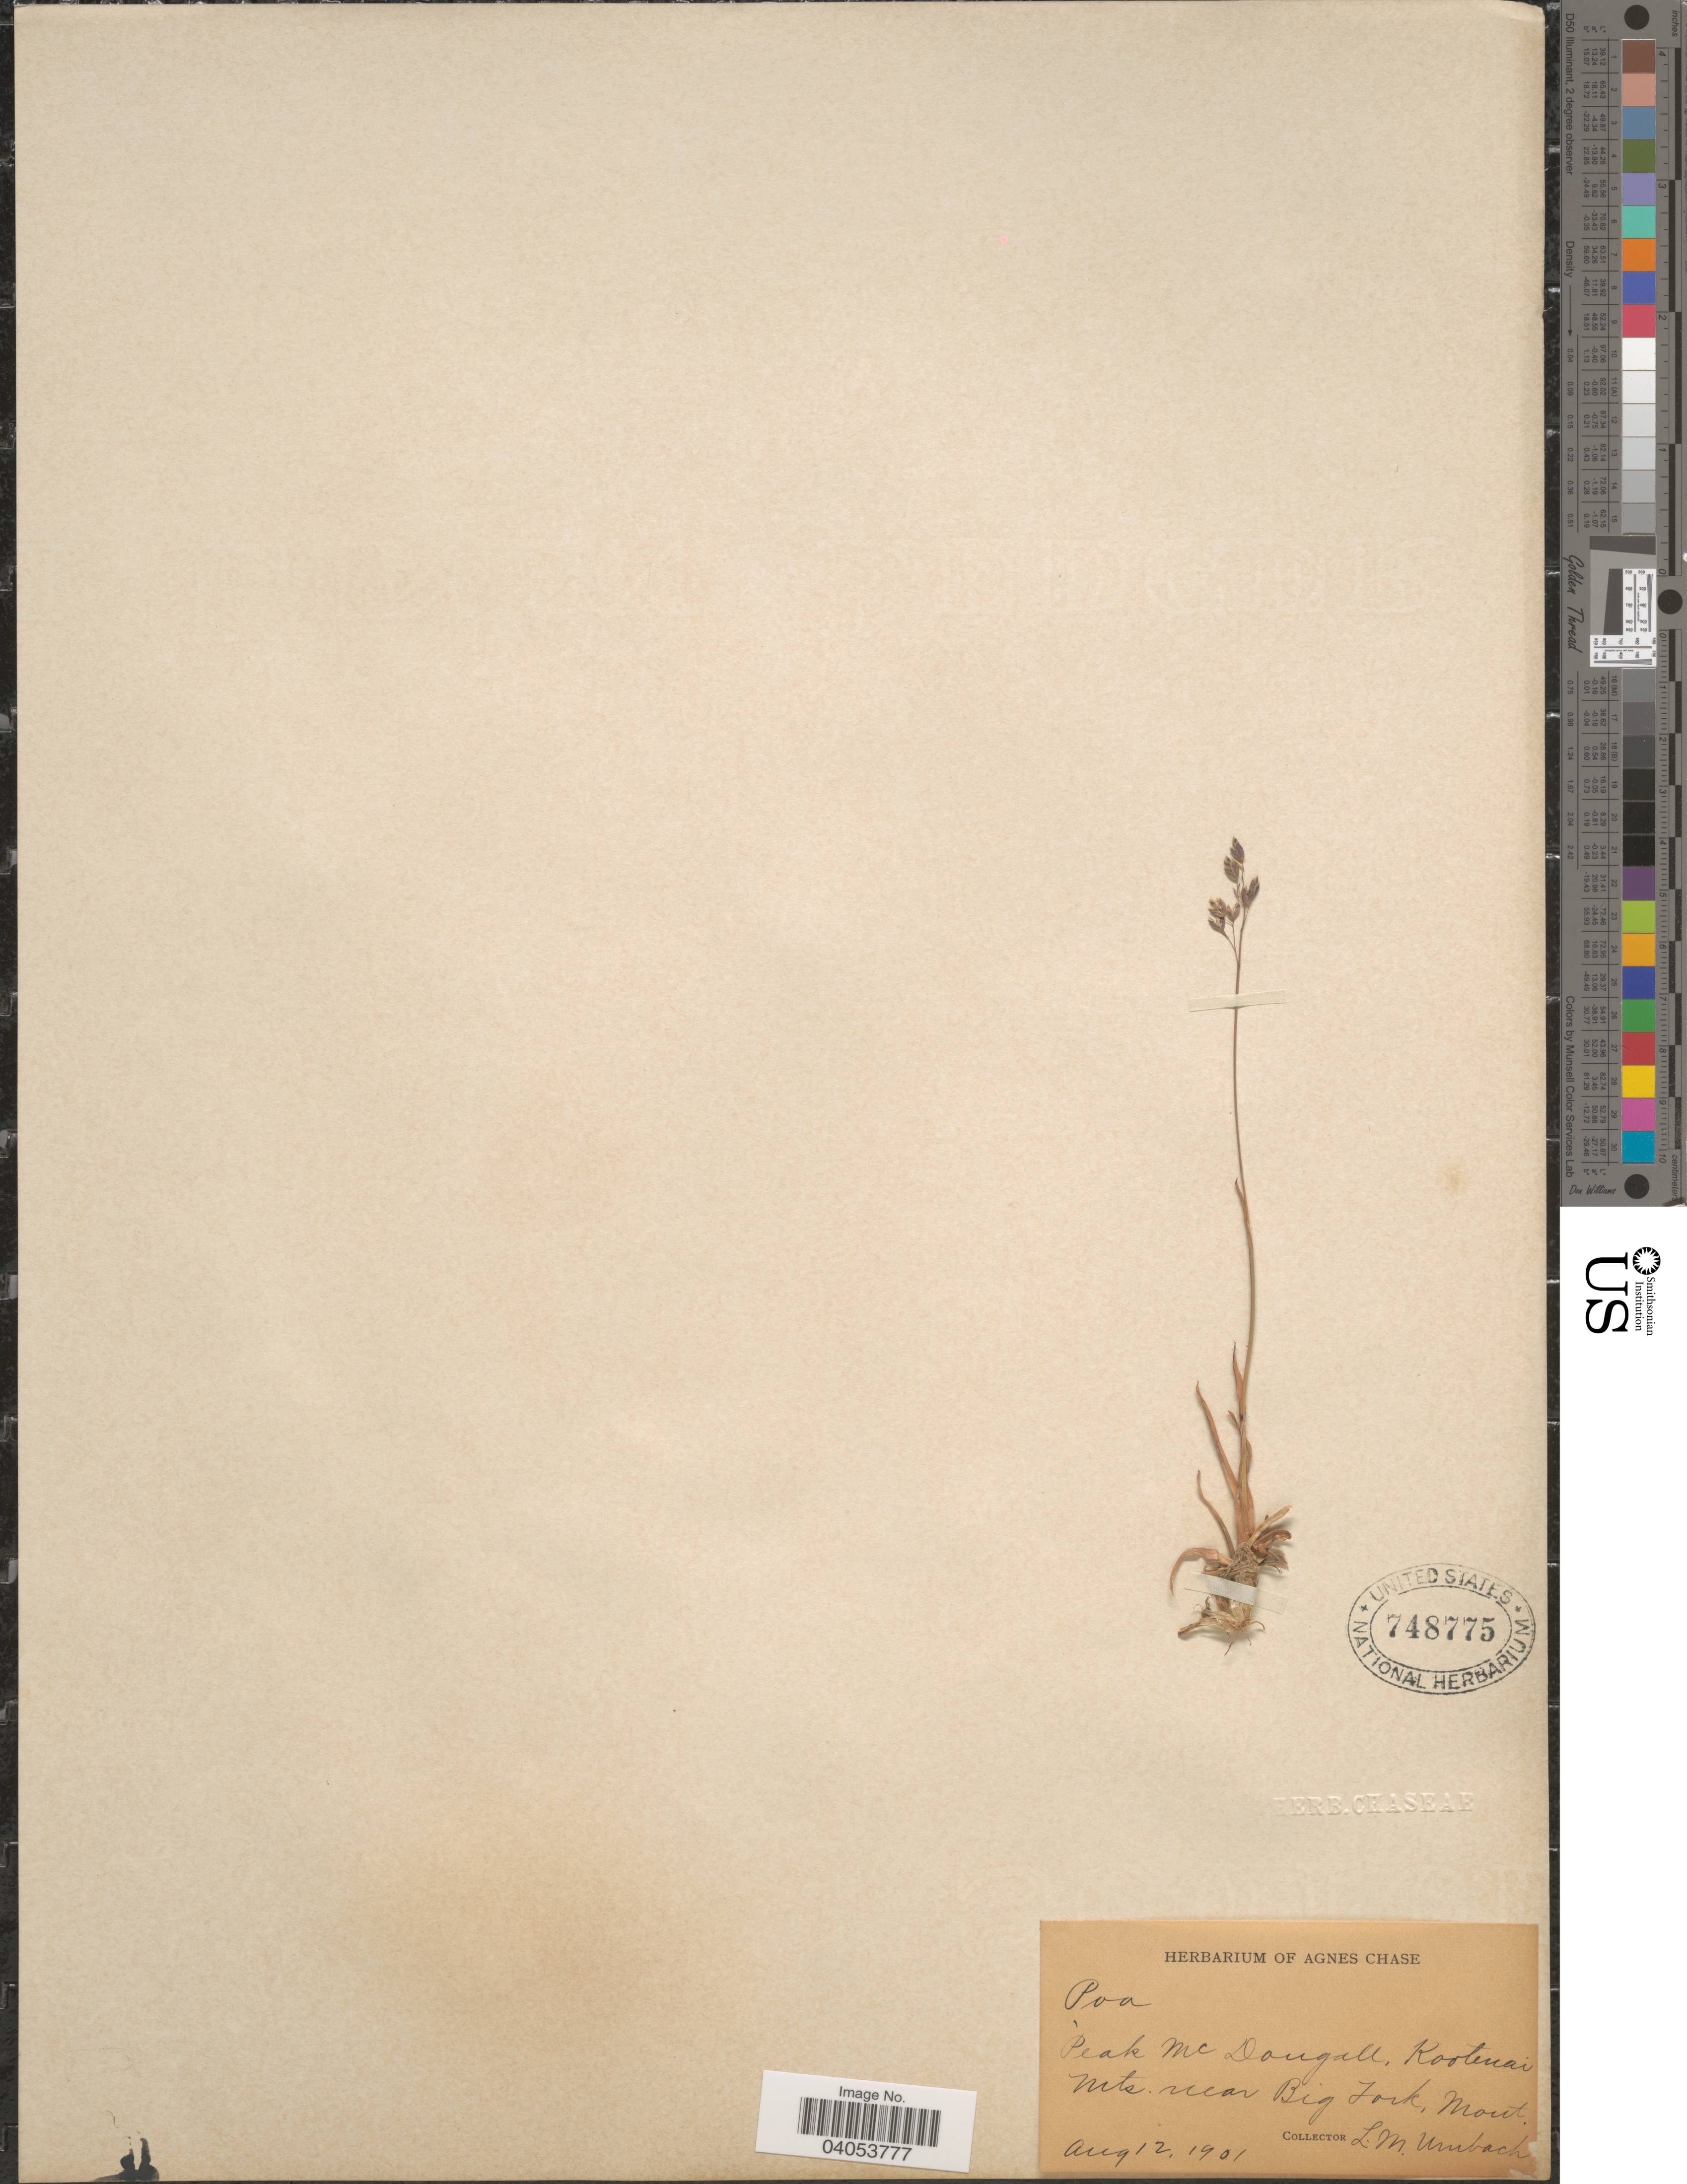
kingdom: Plantae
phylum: Tracheophyta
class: Liliopsida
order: Poales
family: Poaceae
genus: Poa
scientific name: Poa alpina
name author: L.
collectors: L. M. Umbach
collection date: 1901-08-12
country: United States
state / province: Montana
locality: Peak McDougall, Kootenai Mts. near Big Fork.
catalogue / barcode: US 748775